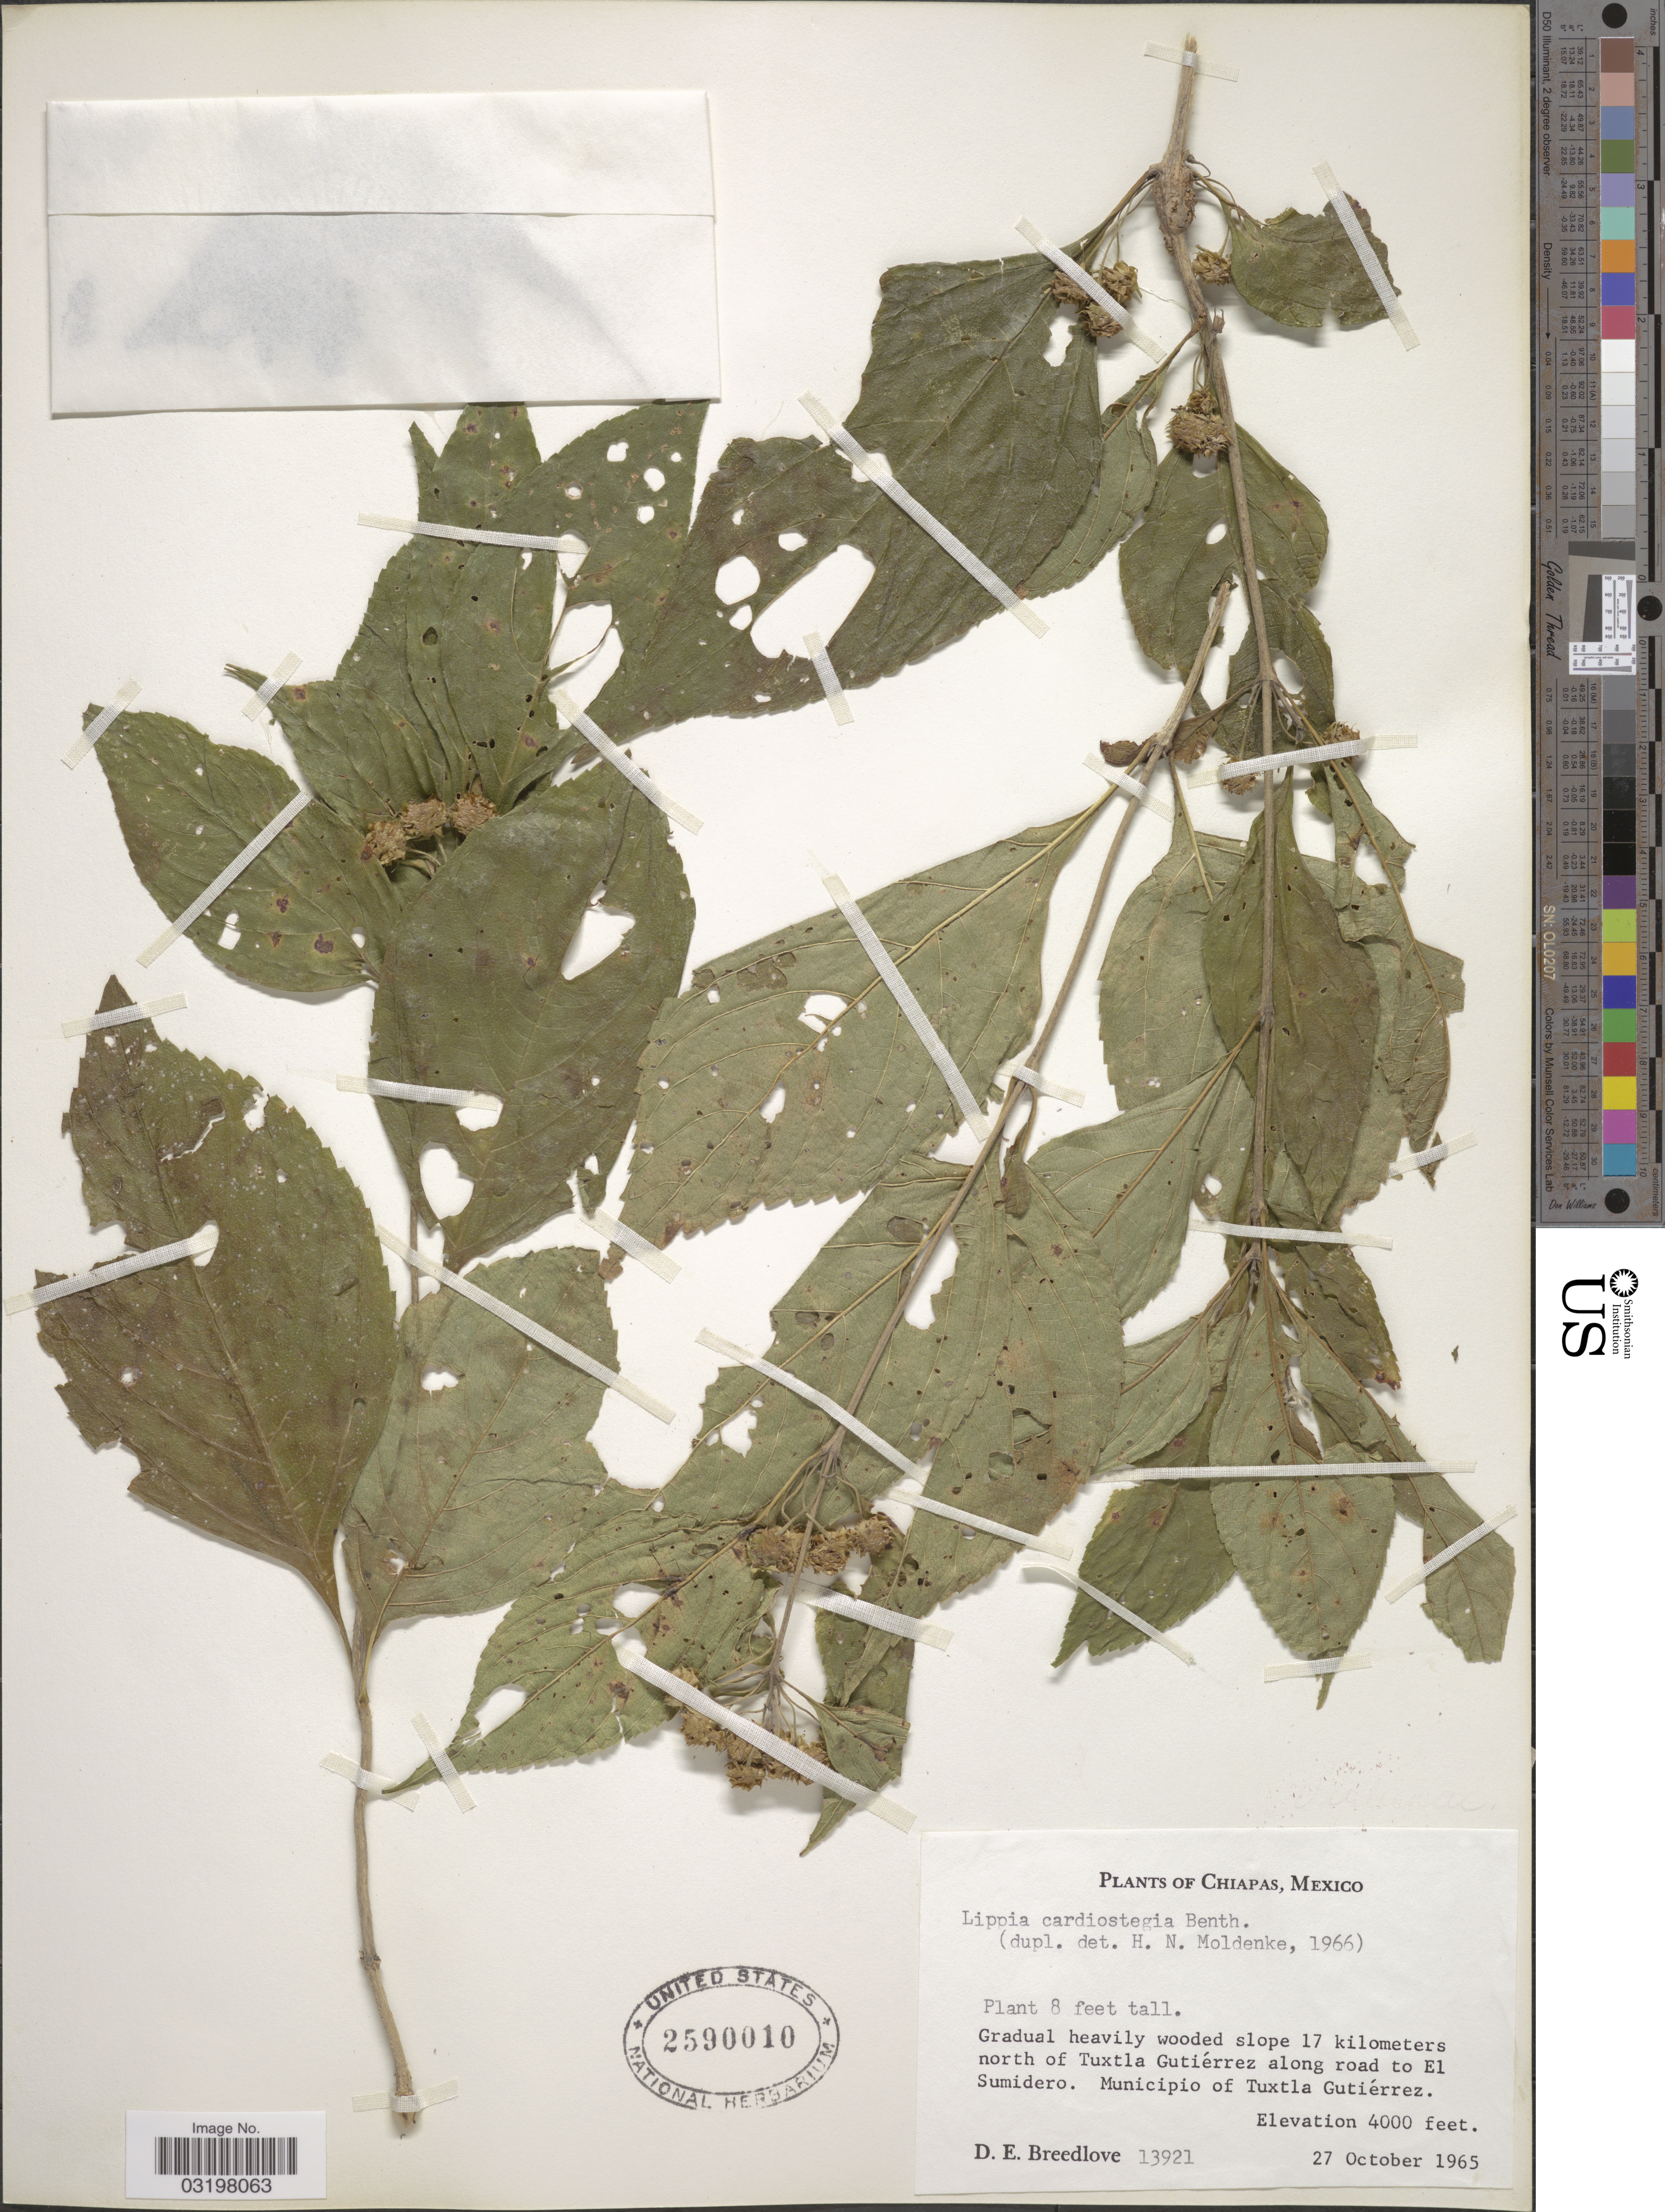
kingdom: Plantae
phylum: Tracheophyta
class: Magnoliopsida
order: Lamiales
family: Verbenaceae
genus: Lippia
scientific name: Lippia cardiostegia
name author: Benth.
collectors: D. E. Breedlove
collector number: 13921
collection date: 1965-10-27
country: Mexico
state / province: Chiapas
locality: Gradual heavily wooded slope 17 kilometers north of Tuxtla Gutiérrez along road to El Sumidero. Municipio of Tuxtla Gutiérrez.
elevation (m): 1219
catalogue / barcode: US 2590010